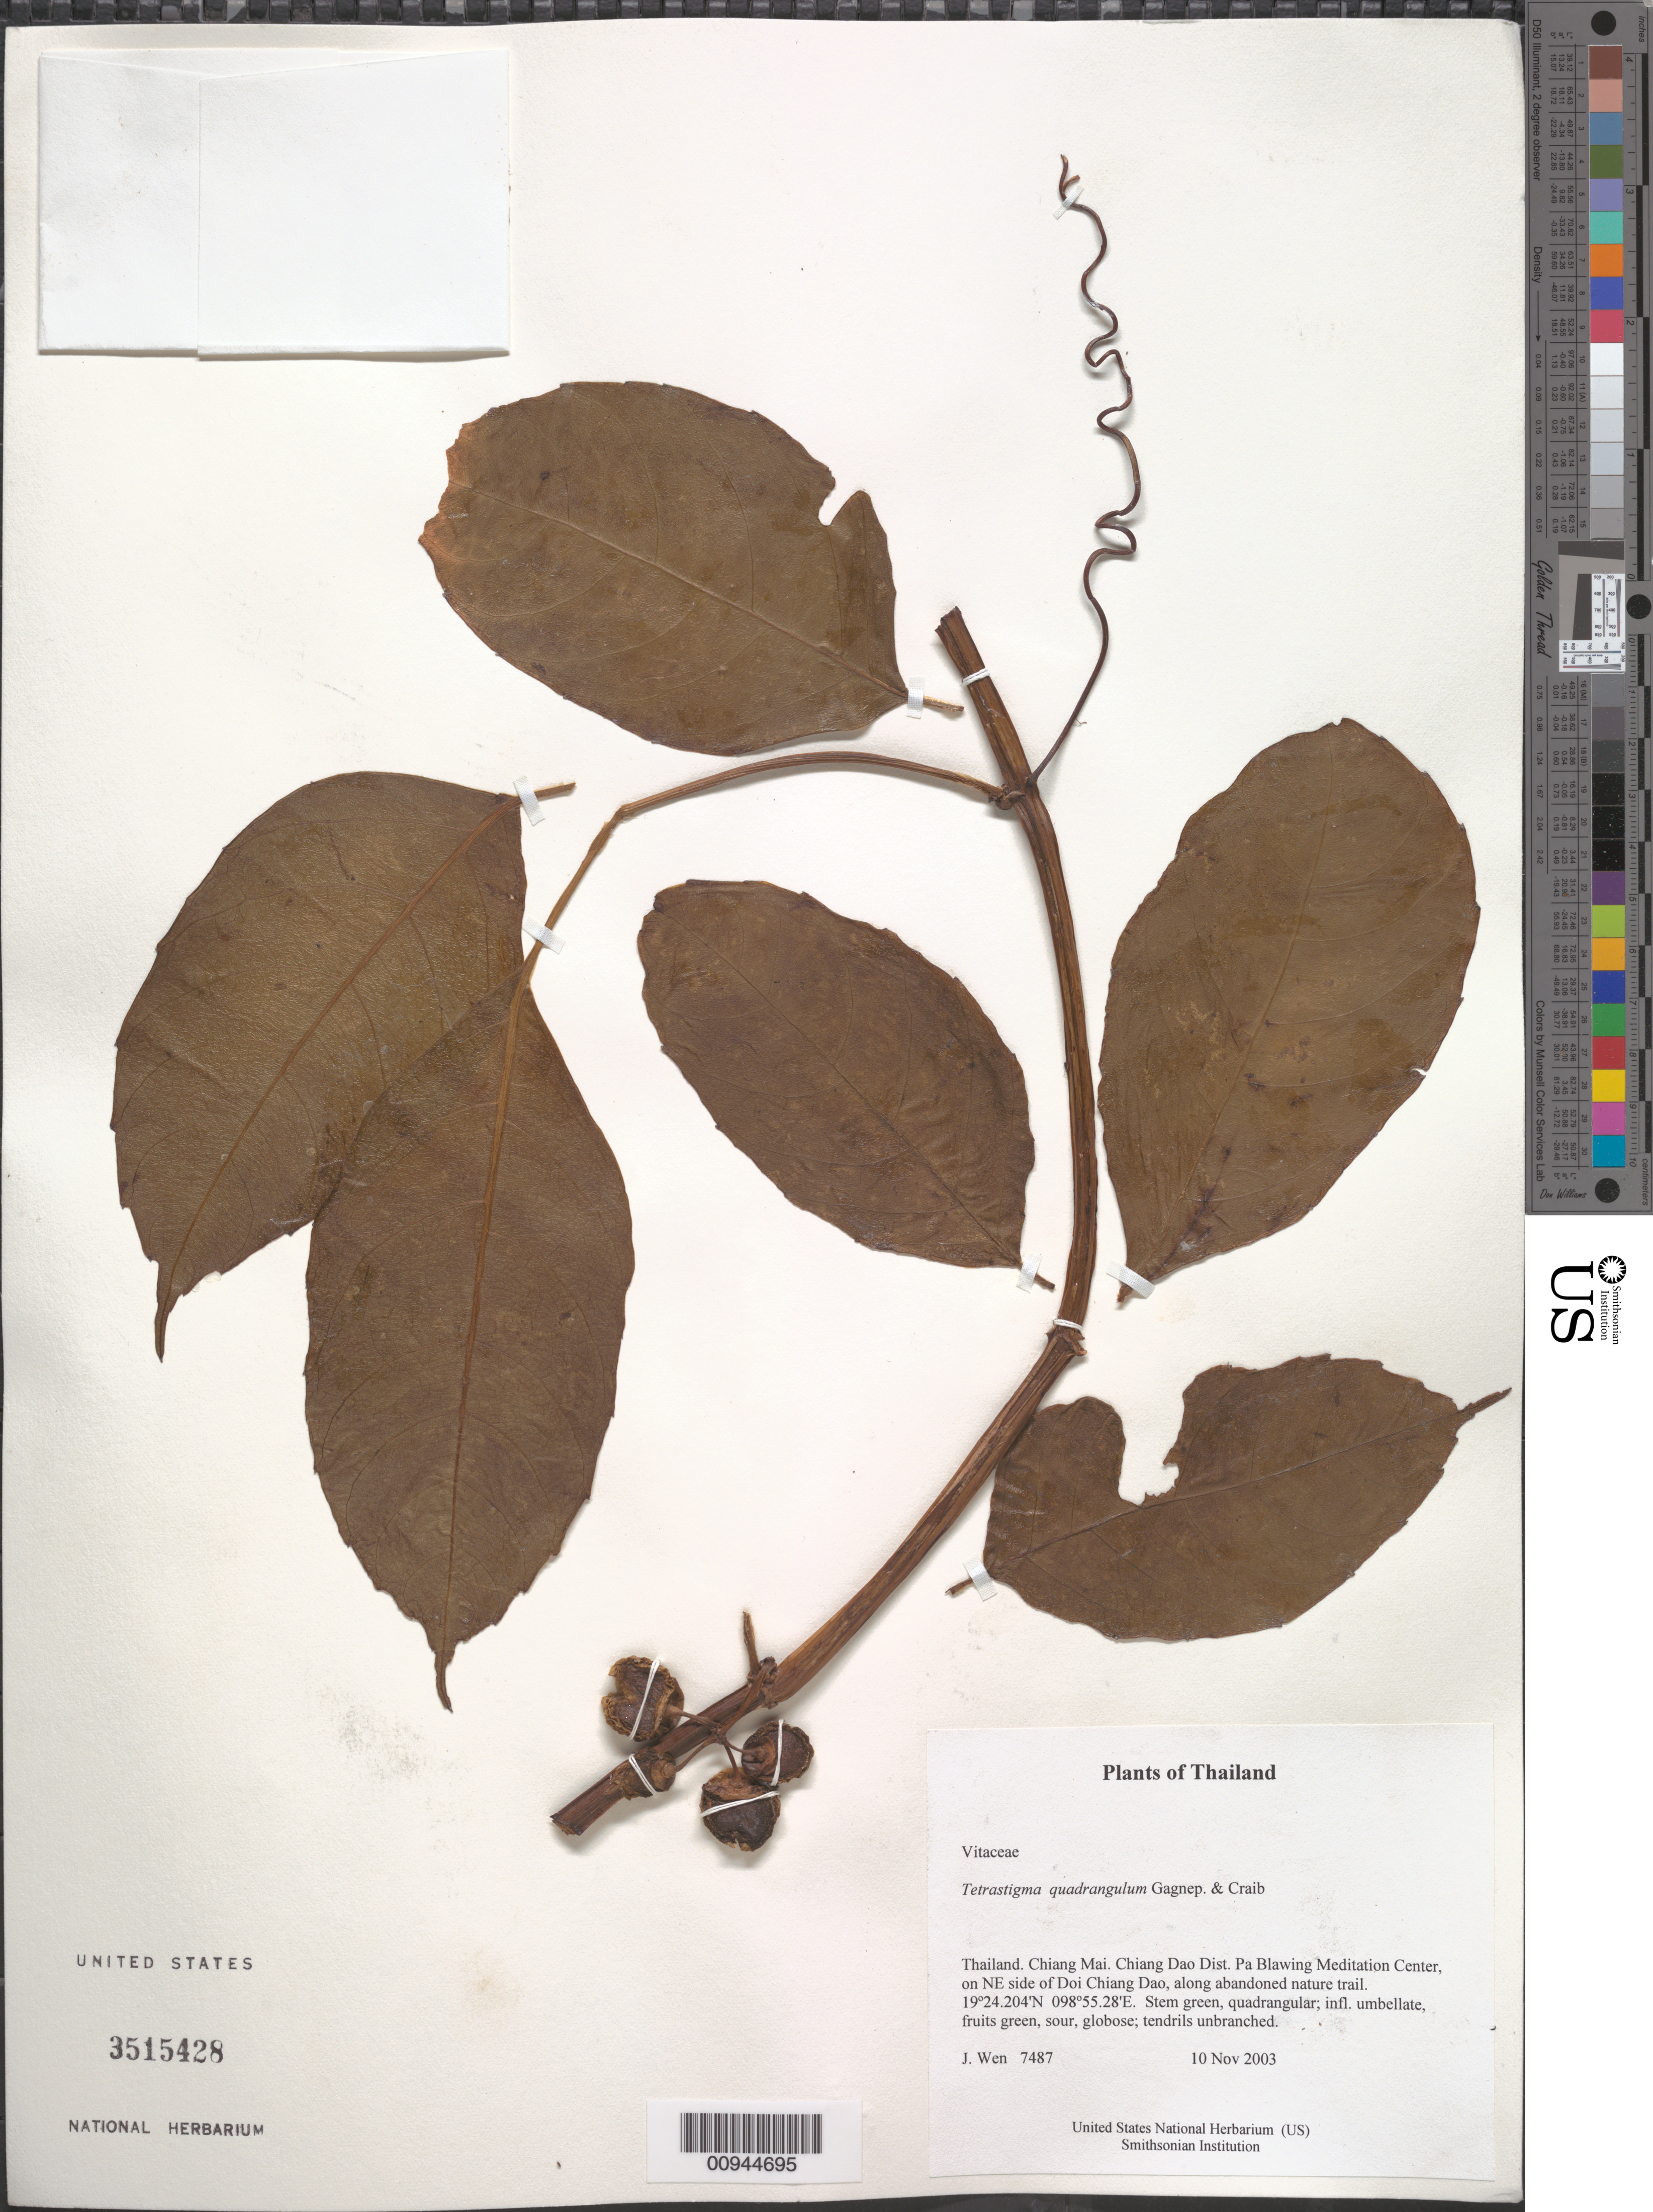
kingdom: Plantae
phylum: Tracheophyta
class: Magnoliopsida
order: Vitales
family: Vitaceae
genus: Tetrastigma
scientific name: Tetrastigma quadrangulum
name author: Gagnep. & Craib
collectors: J. Wen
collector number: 7487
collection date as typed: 10 Nov 2003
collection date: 2003-11-10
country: Thailand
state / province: Chiang Mai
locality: Chiang Dao Dist. Pa Blawing Meditation Center, on NE side of Doi Chiang Dao, along abandoned nature trail.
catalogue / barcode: US 3515428